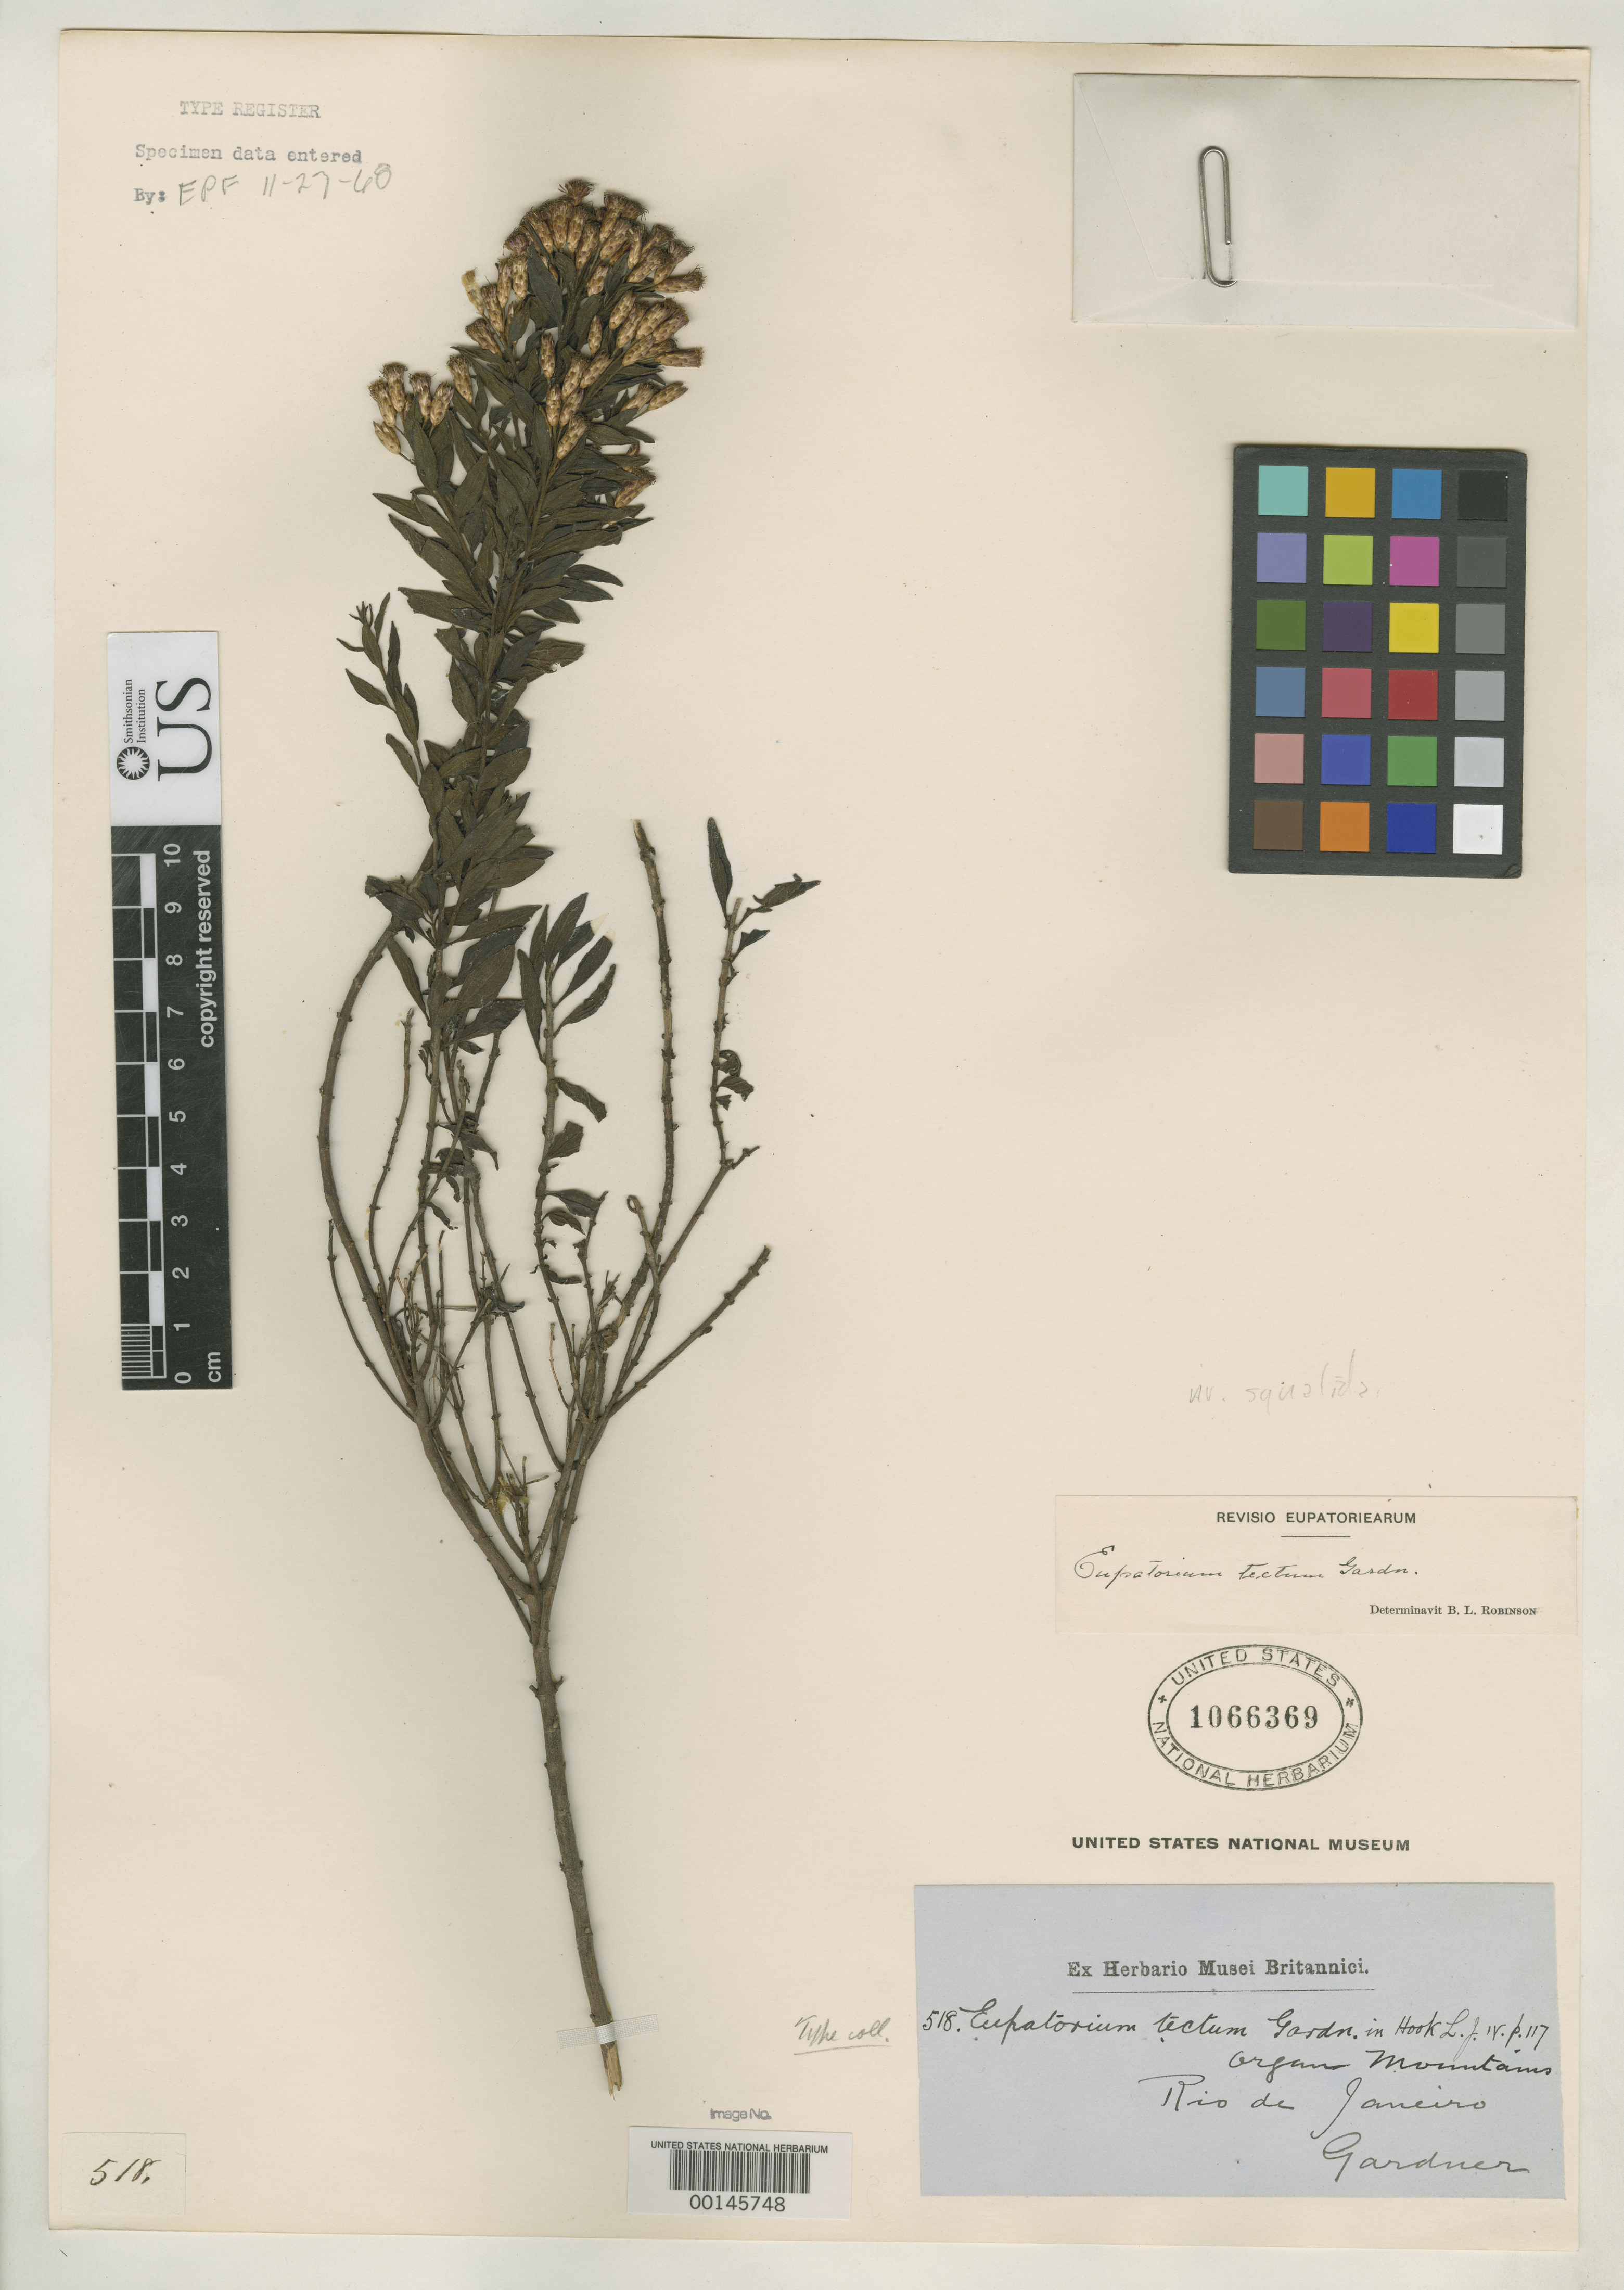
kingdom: Plantae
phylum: Tracheophyta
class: Magnoliopsida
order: Asterales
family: Asteraceae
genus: Eupatorium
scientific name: Eupatorium tectum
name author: Gardner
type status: Isosyntype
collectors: G. Gardner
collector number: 518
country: Brazil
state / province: Rio de Janeiro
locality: Organ Mts.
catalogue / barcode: US 1066369